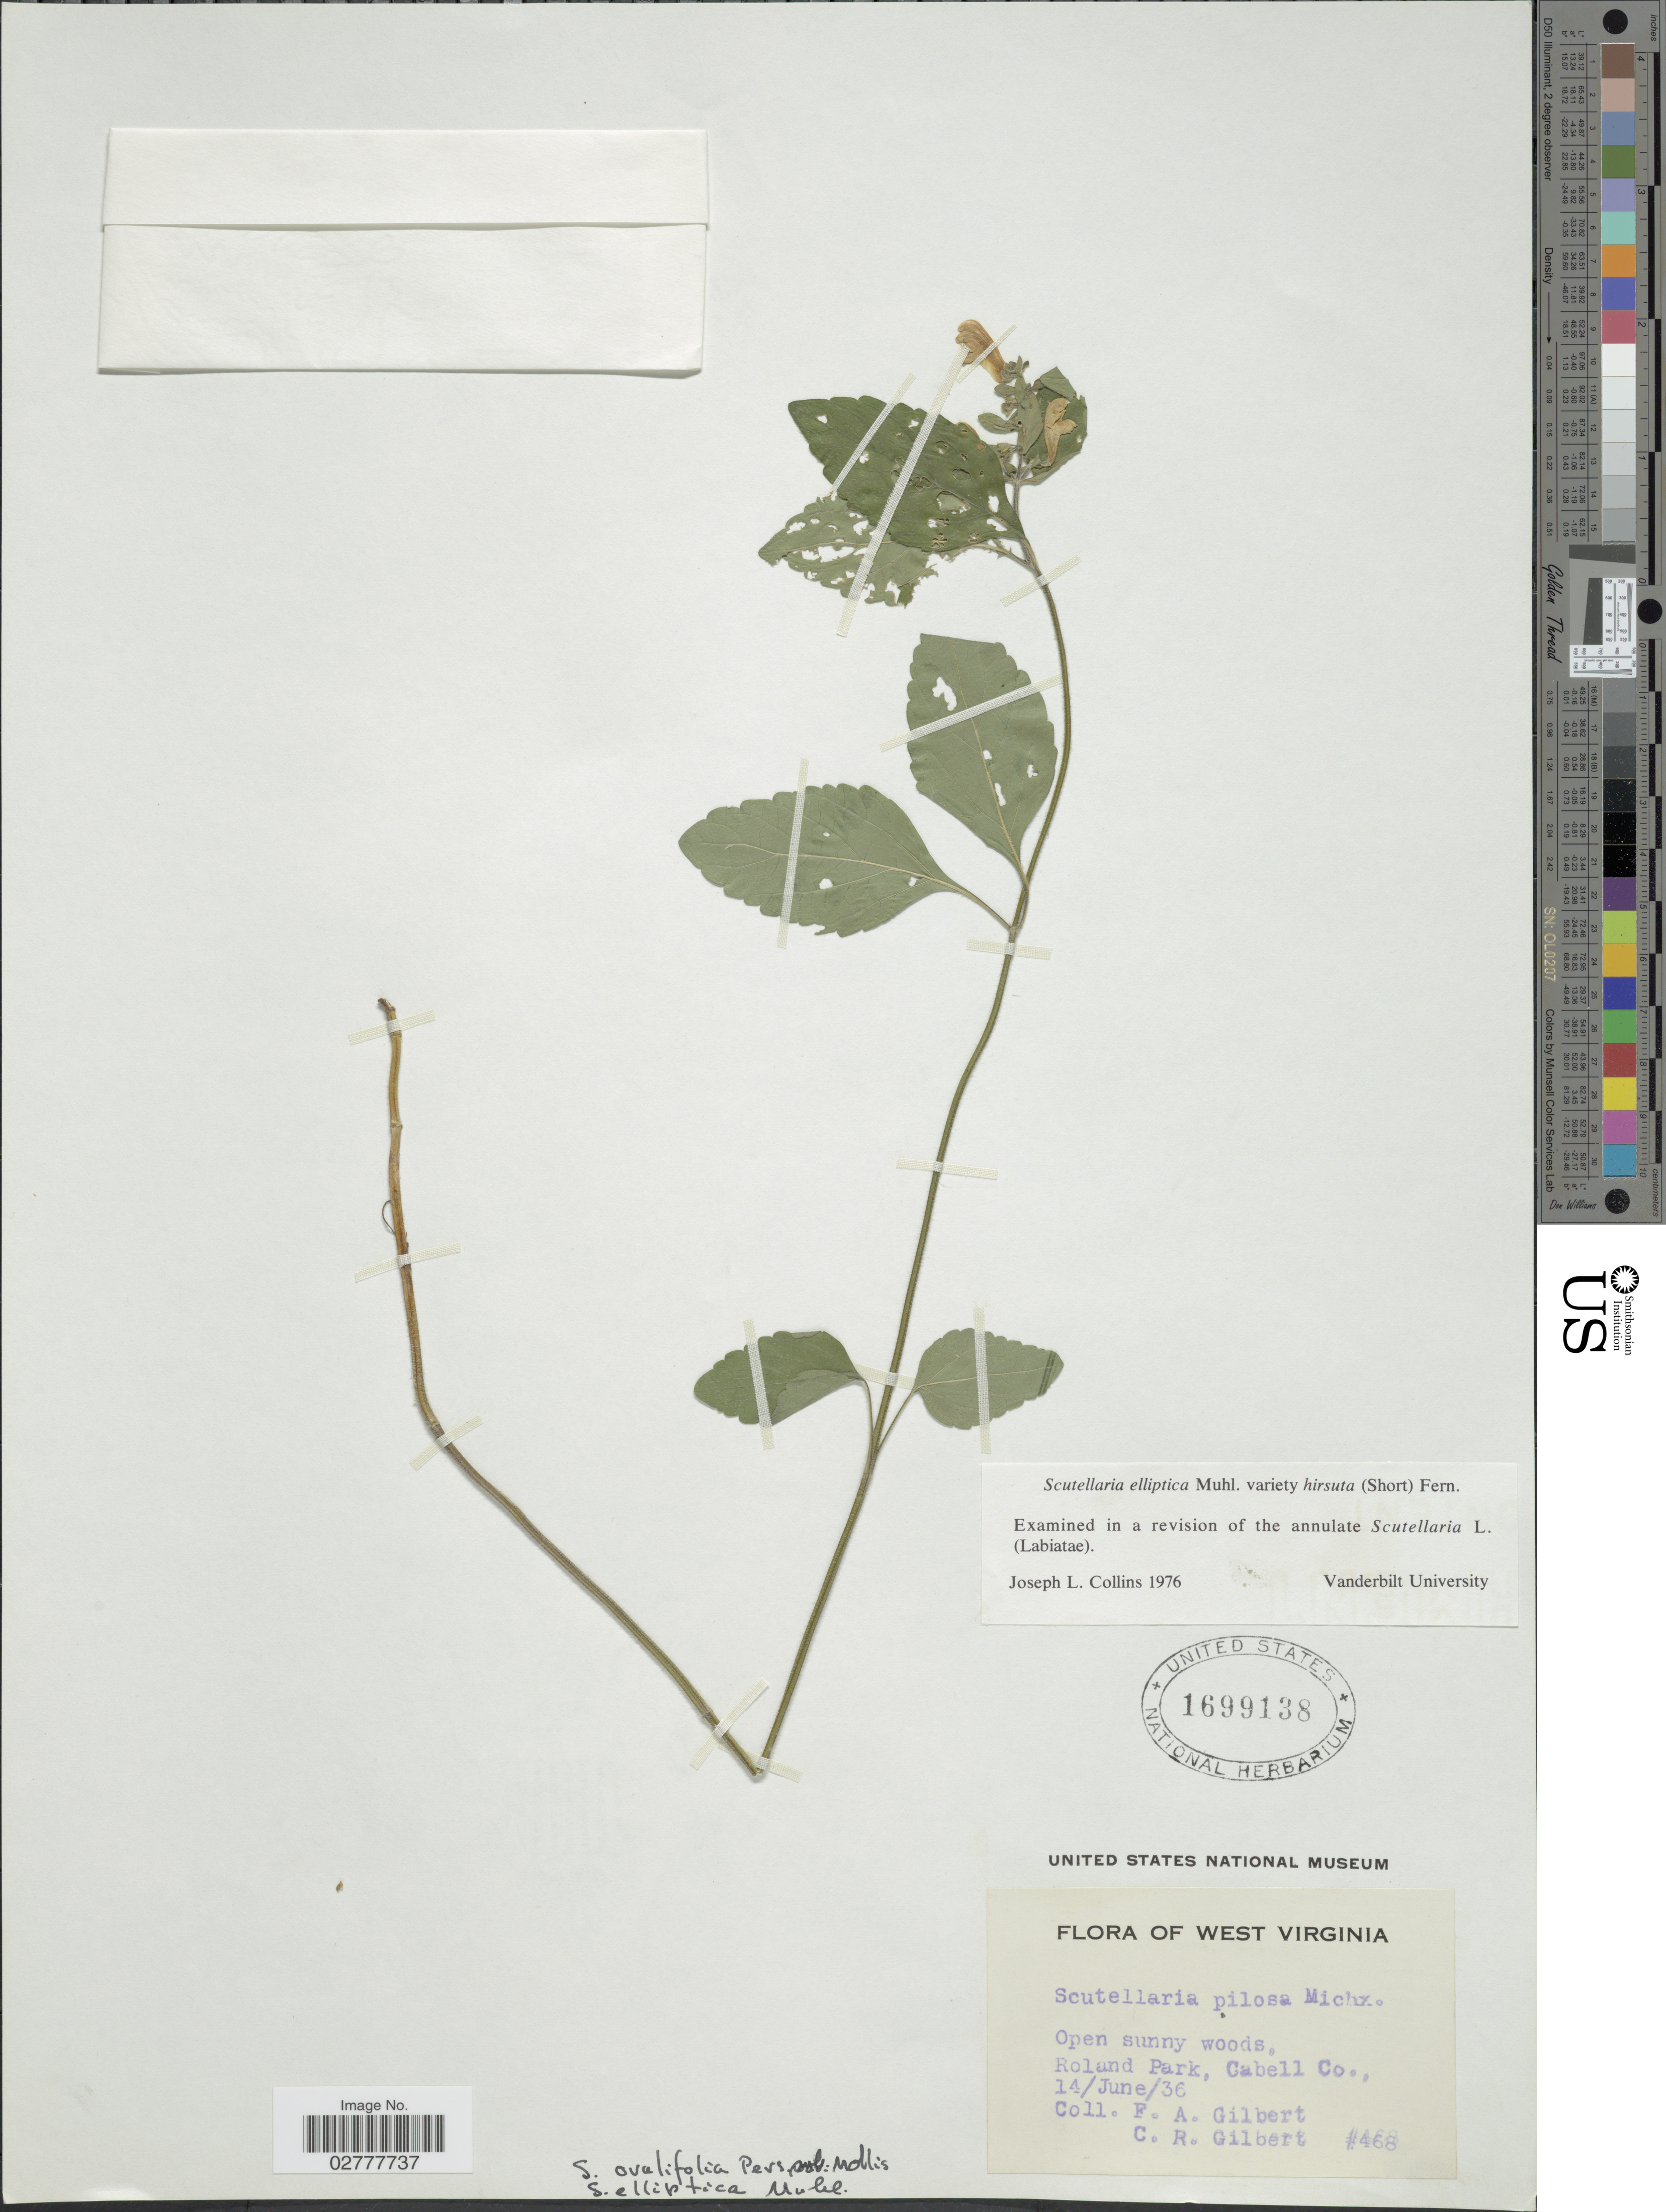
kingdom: Plantae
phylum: Tracheophyta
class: Magnoliopsida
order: Lamiales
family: Lamiaceae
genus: Scutellaria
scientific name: Scutellaria elliptica var. hirsuta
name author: (A. Gray) Fernald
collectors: F. A. Gilbert & C. Gilbert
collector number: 468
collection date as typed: Transcribed d/m/y: 14/6/36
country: United States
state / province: West Virginia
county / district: Cabell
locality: Roland Park, Cabell Co.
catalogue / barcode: US 1699138